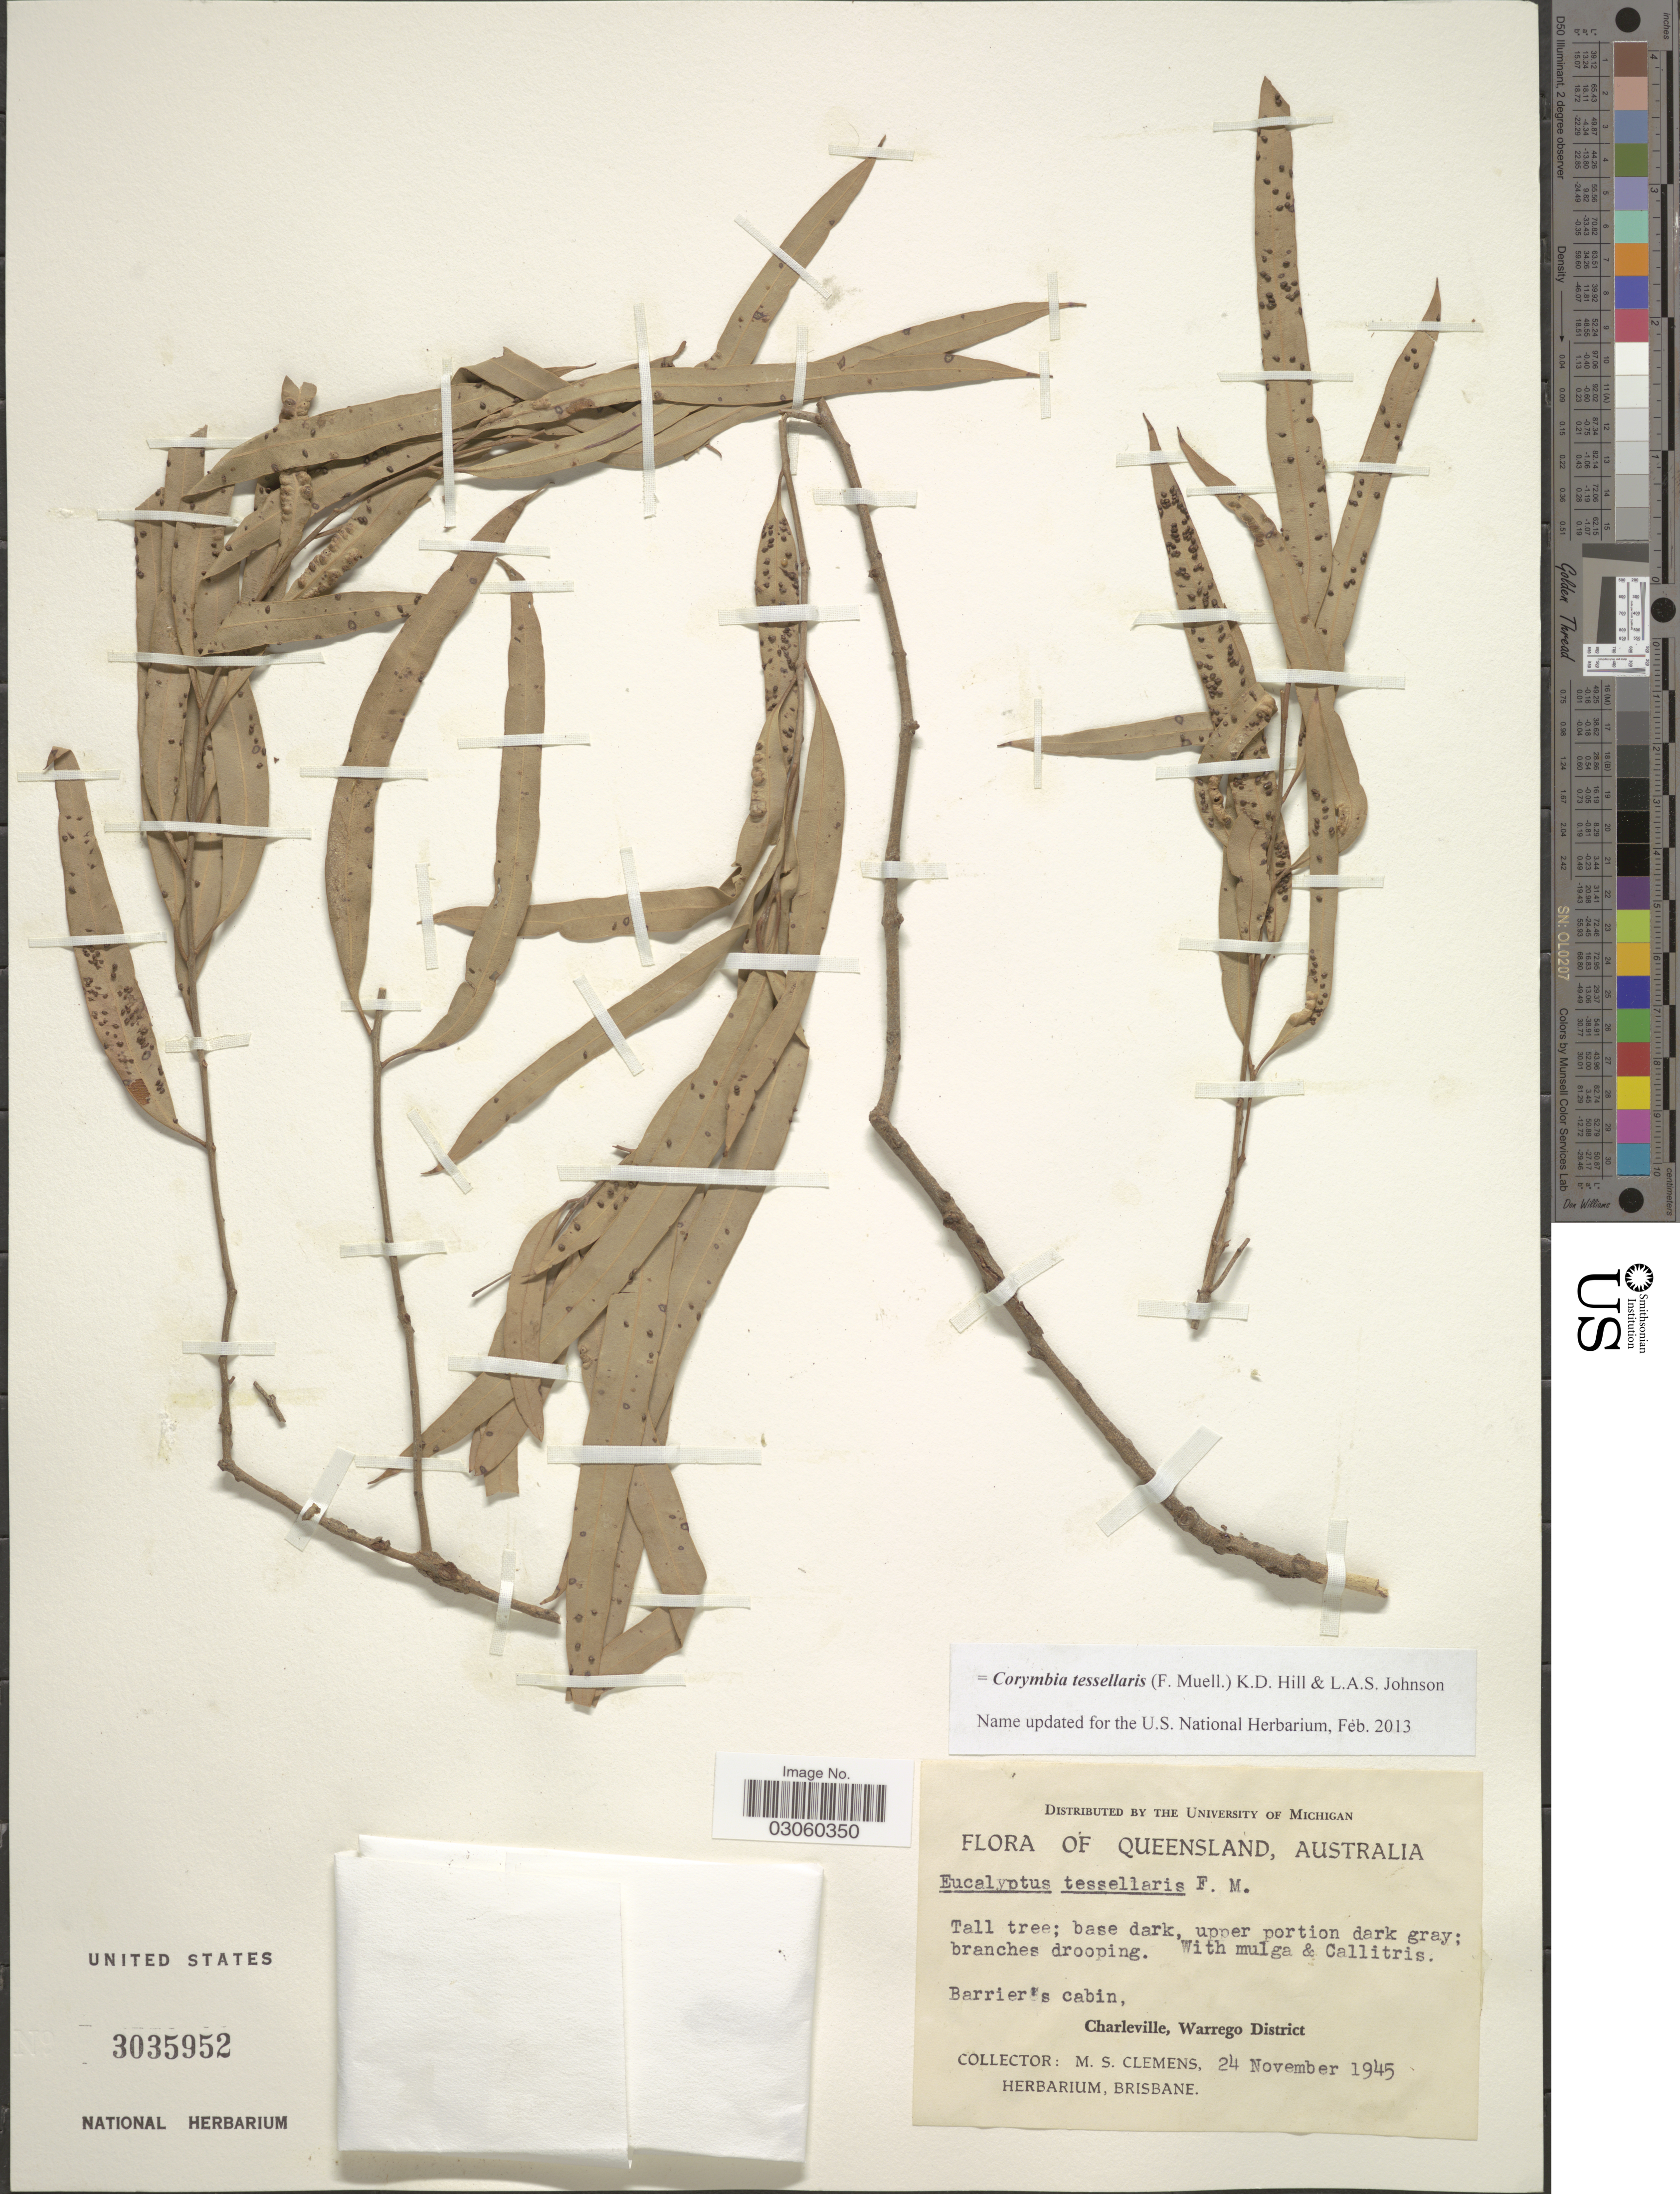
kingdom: Plantae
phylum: Tracheophyta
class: Magnoliopsida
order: Myrtales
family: Myrtaceae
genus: Corymbia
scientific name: Corymbia tessellaris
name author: (F. Muell.) K.D. Hill & L.A.S. Johnson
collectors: M. S. Clemens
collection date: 1945-11-24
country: Australia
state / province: Queensland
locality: Barrier's cabin, Charleville, Warrego District.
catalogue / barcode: US 3035952